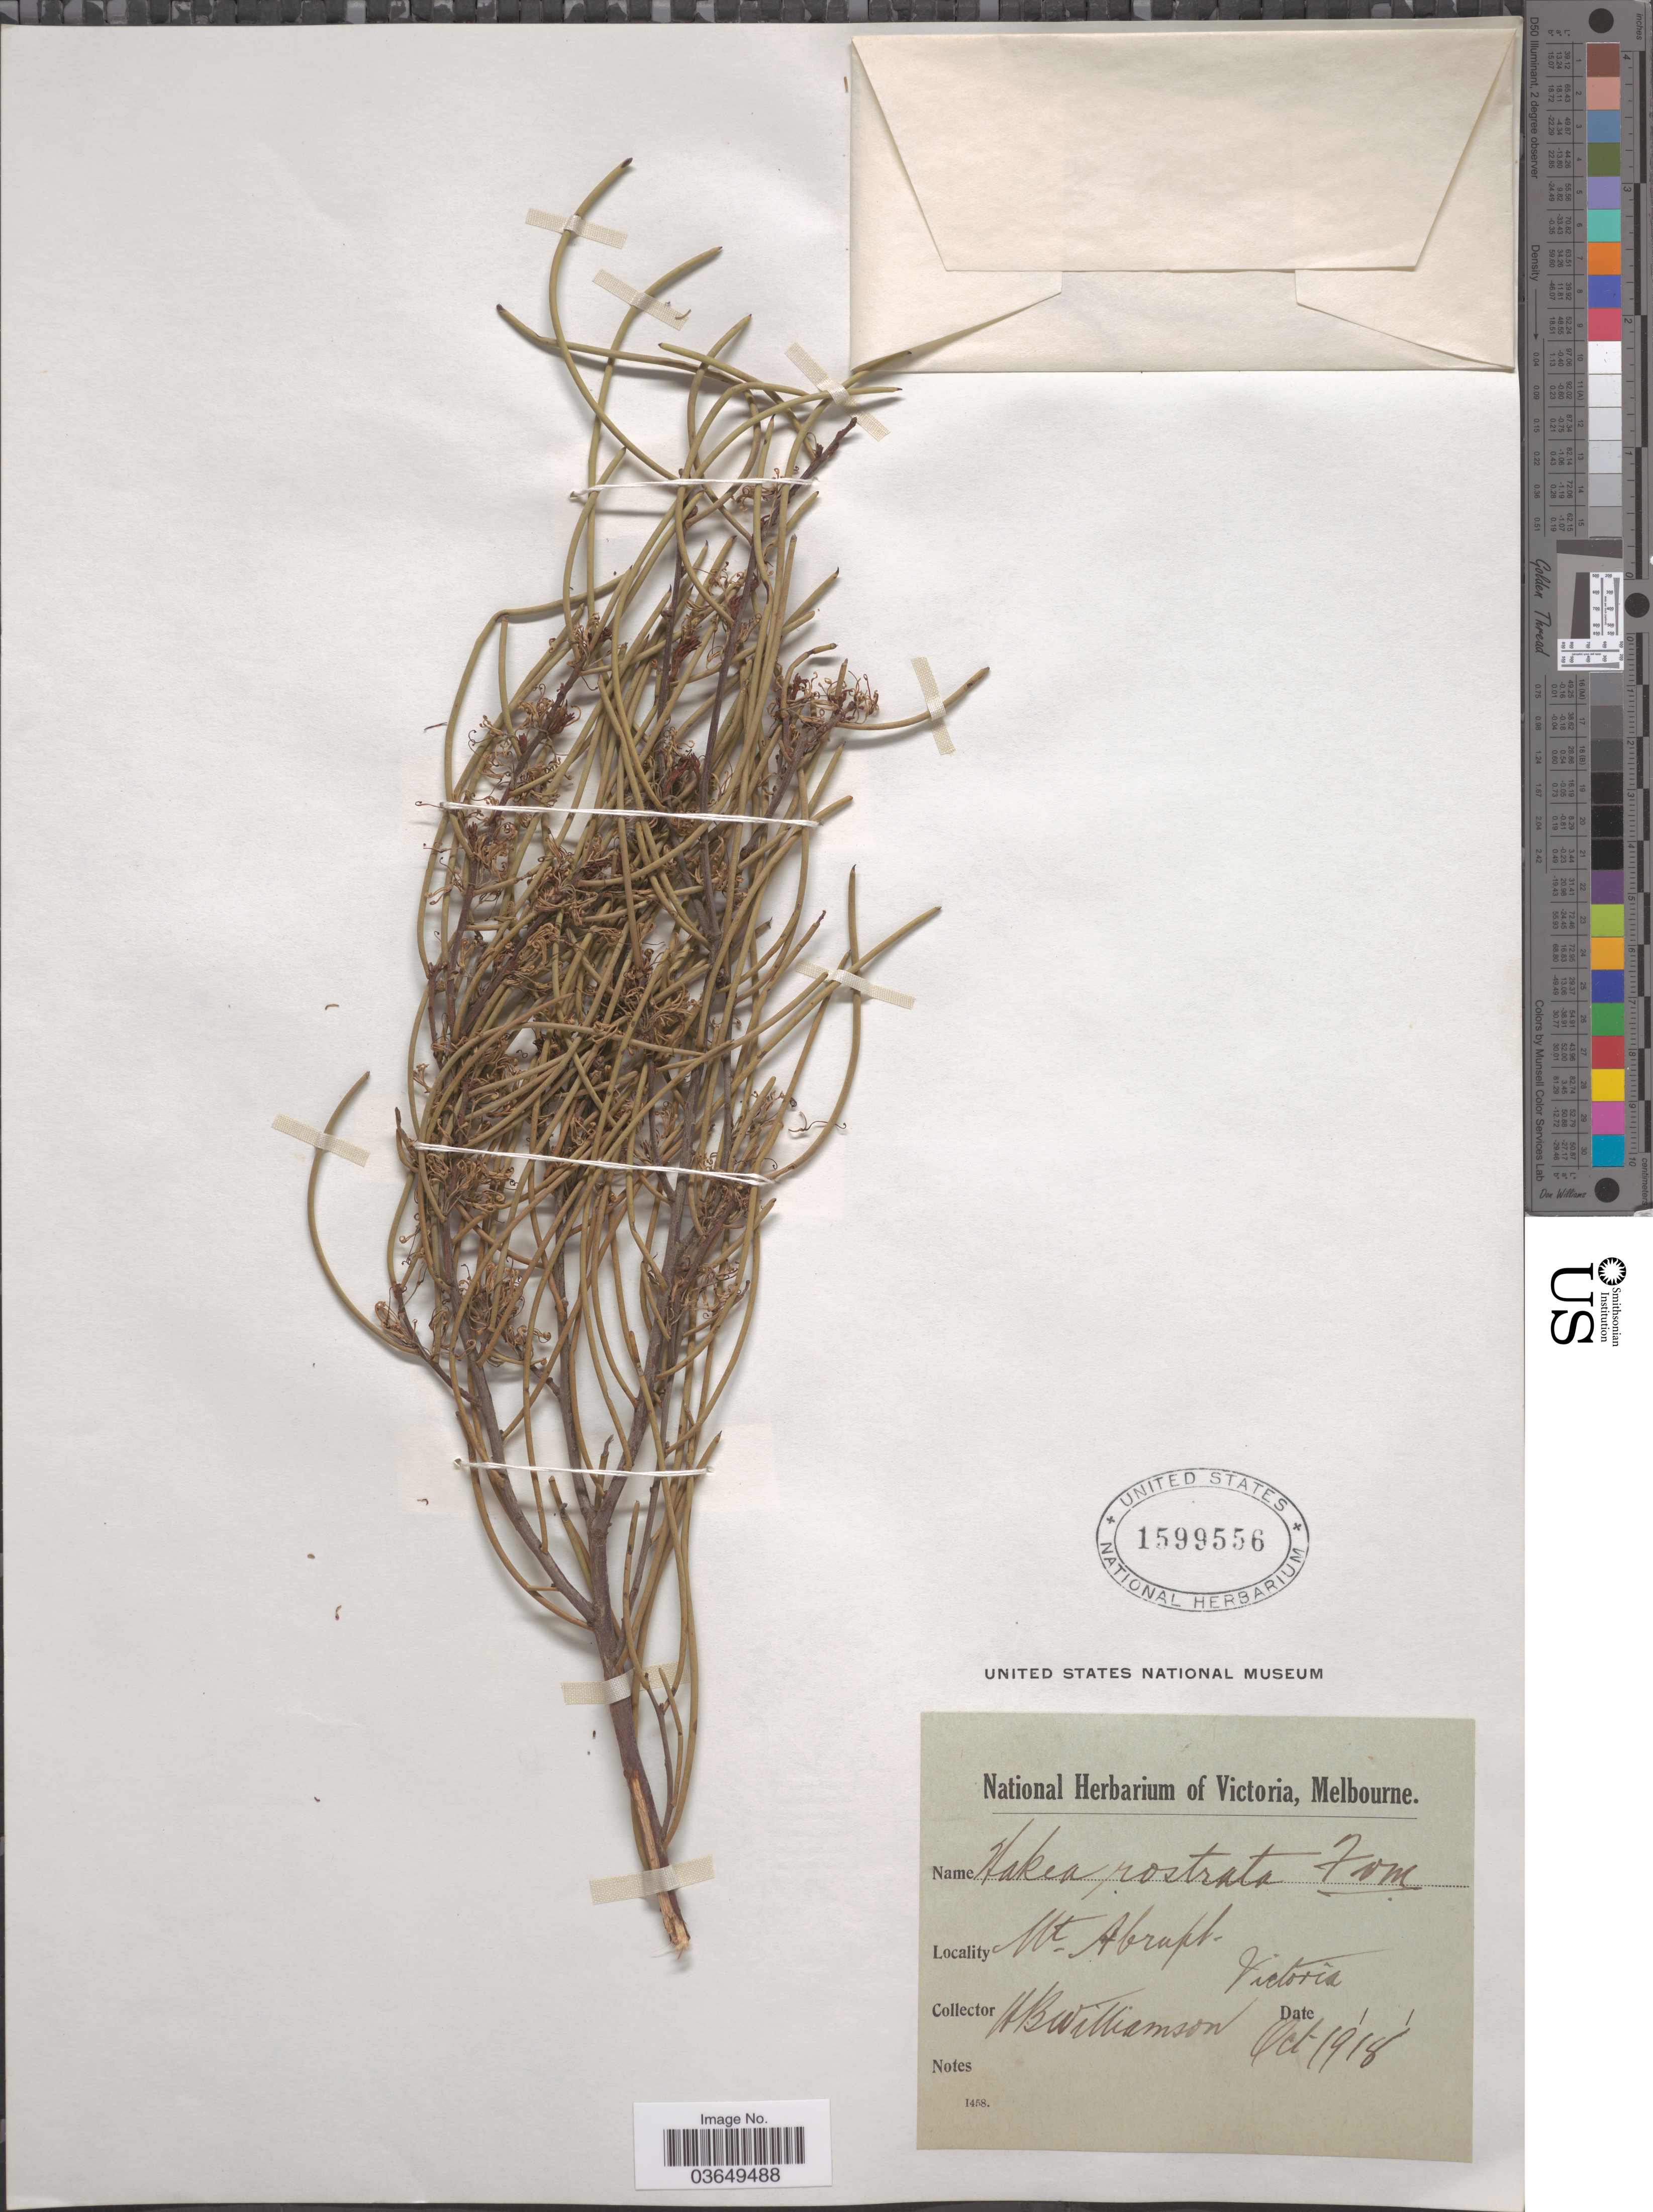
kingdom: Plantae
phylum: Tracheophyta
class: Magnoliopsida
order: Proteales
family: Proteaceae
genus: Hakea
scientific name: Hakea rostrata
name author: F. Muell. ex Meisn.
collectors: H. Williamson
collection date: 1918-10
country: Australia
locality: Mt. Abrupt. Victoria.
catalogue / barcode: US 1599556